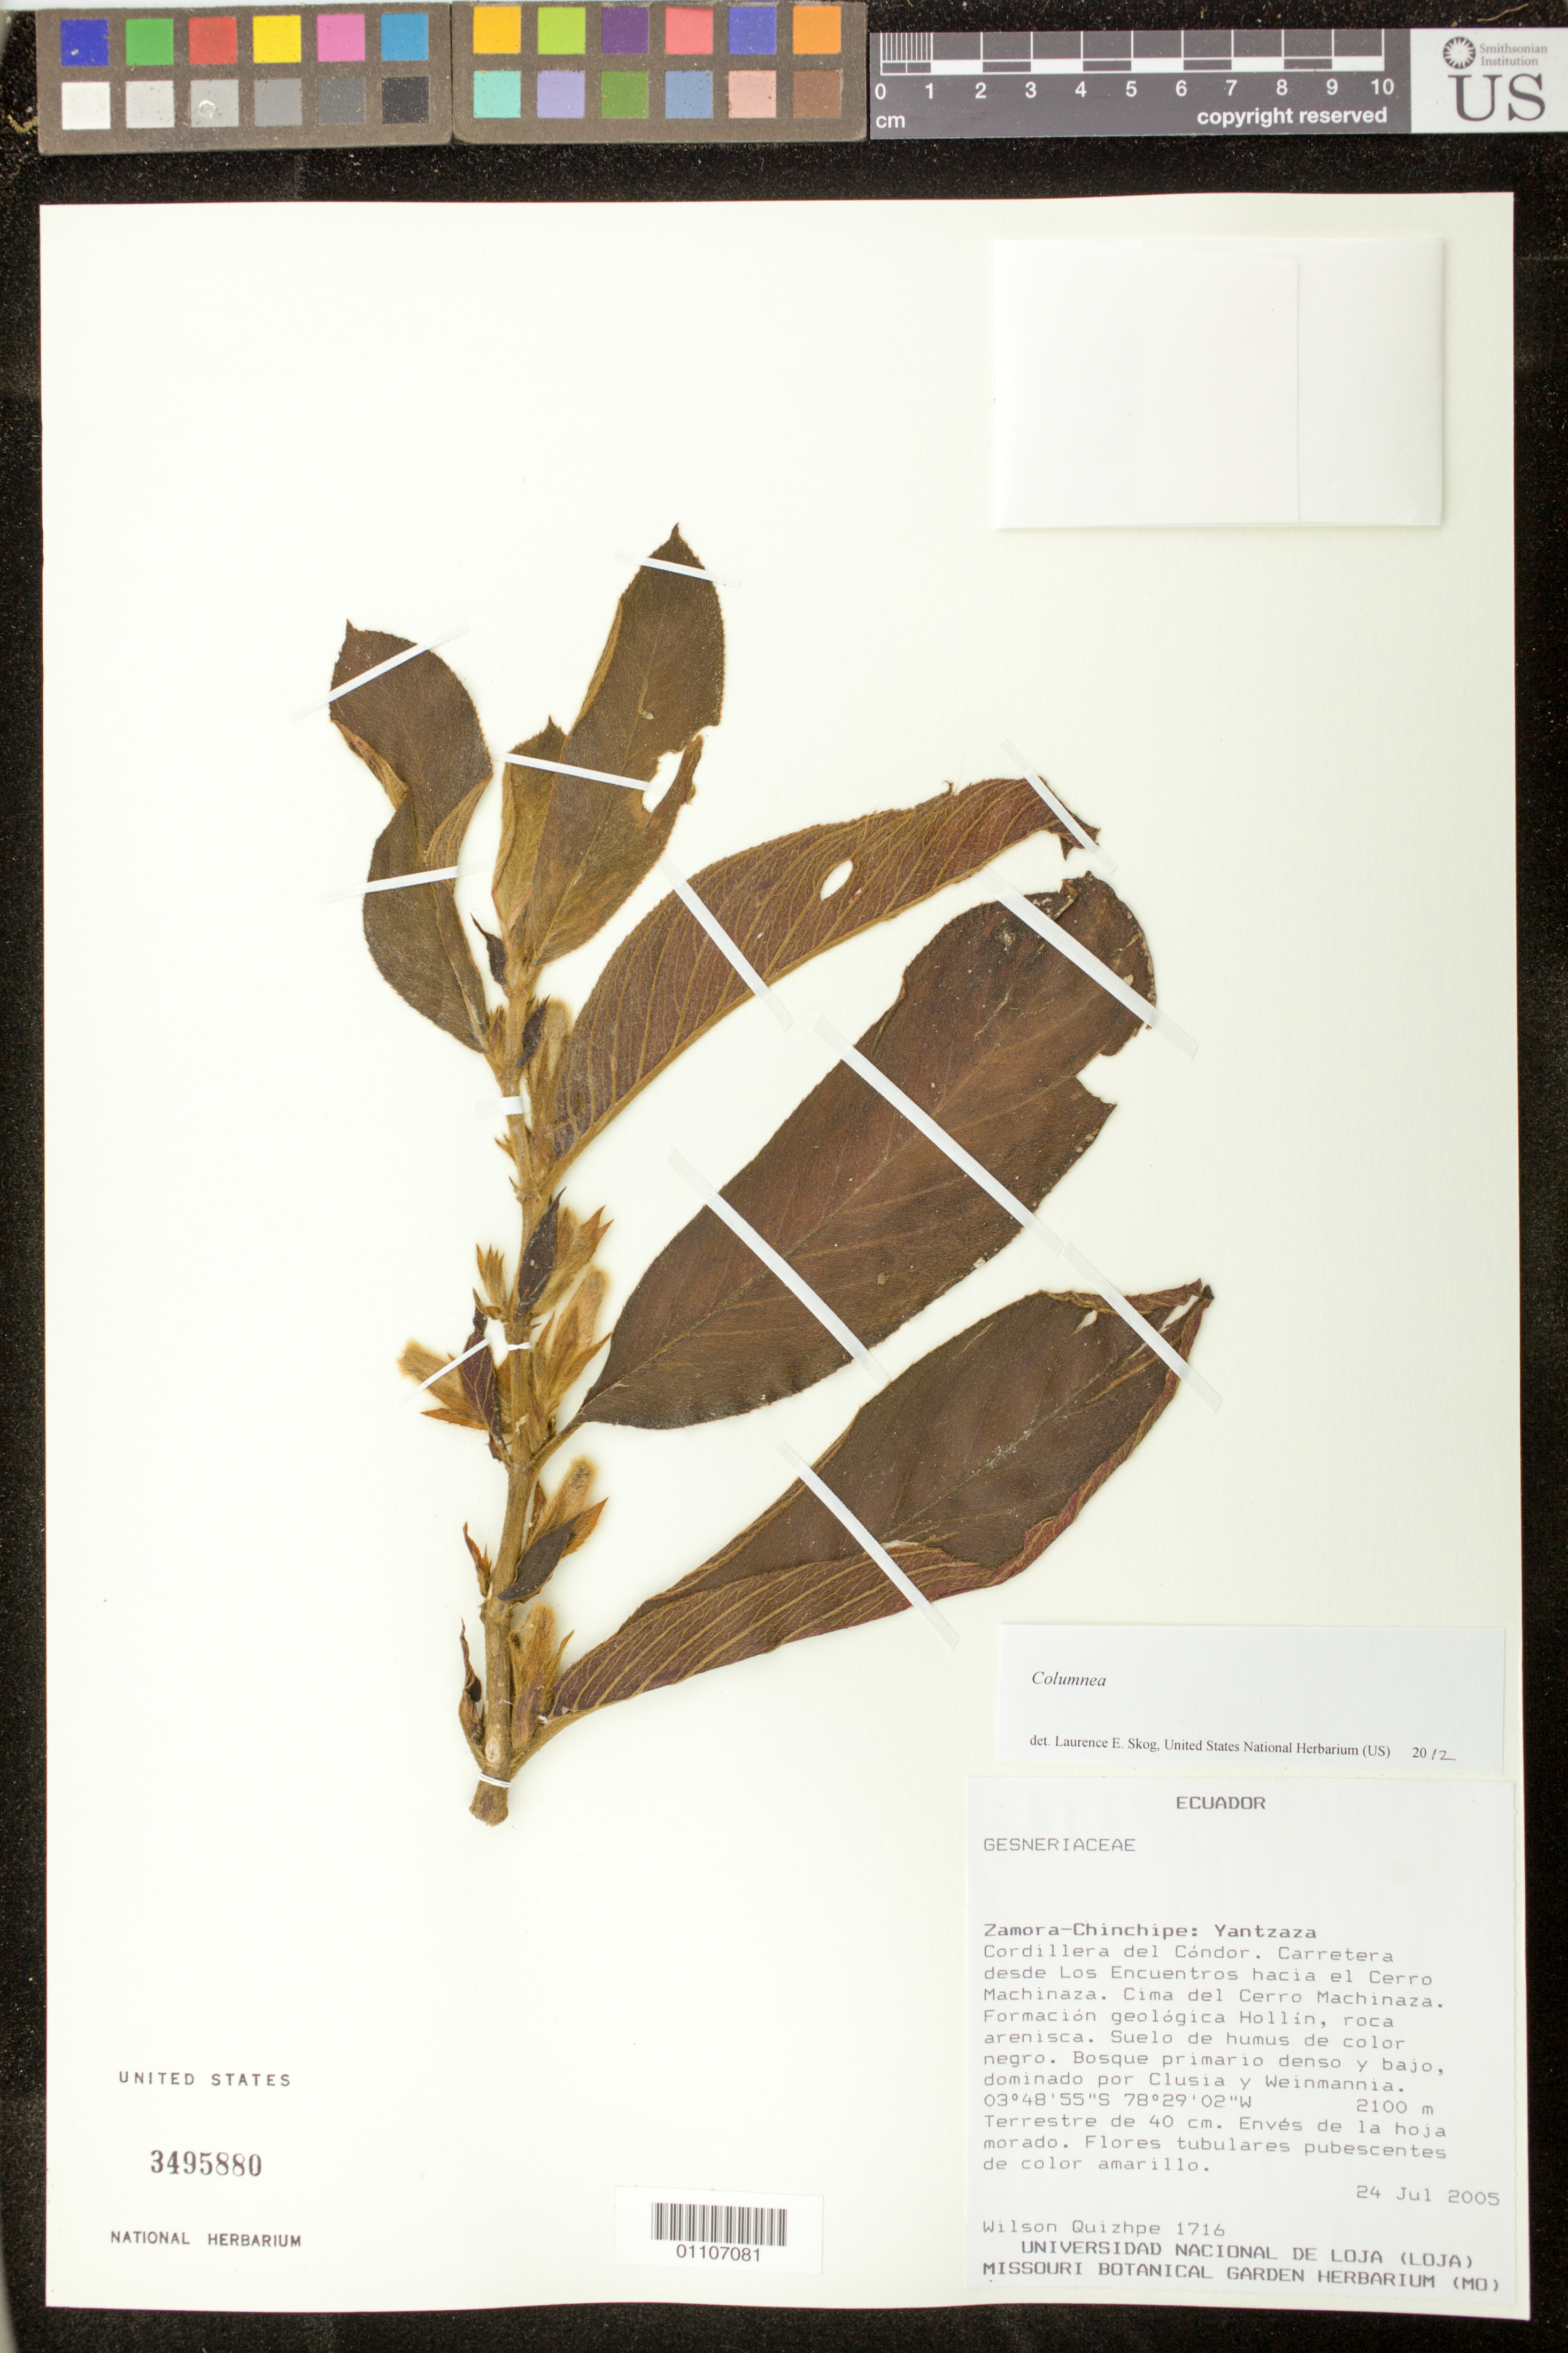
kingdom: Plantae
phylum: Tracheophyta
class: Magnoliopsida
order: Lamiales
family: Gesneriaceae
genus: Columnea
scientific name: Columnea sp.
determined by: Skog, Laurence E.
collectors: W. Quizhpe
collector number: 1716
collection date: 2005-07-24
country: Ecuador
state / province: Zamora-Chinchipe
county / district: Yantzaza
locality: Cordillera del Condor. Carretera desde Los Enceuntros hacia el Cerro Machinaza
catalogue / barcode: US 3495880